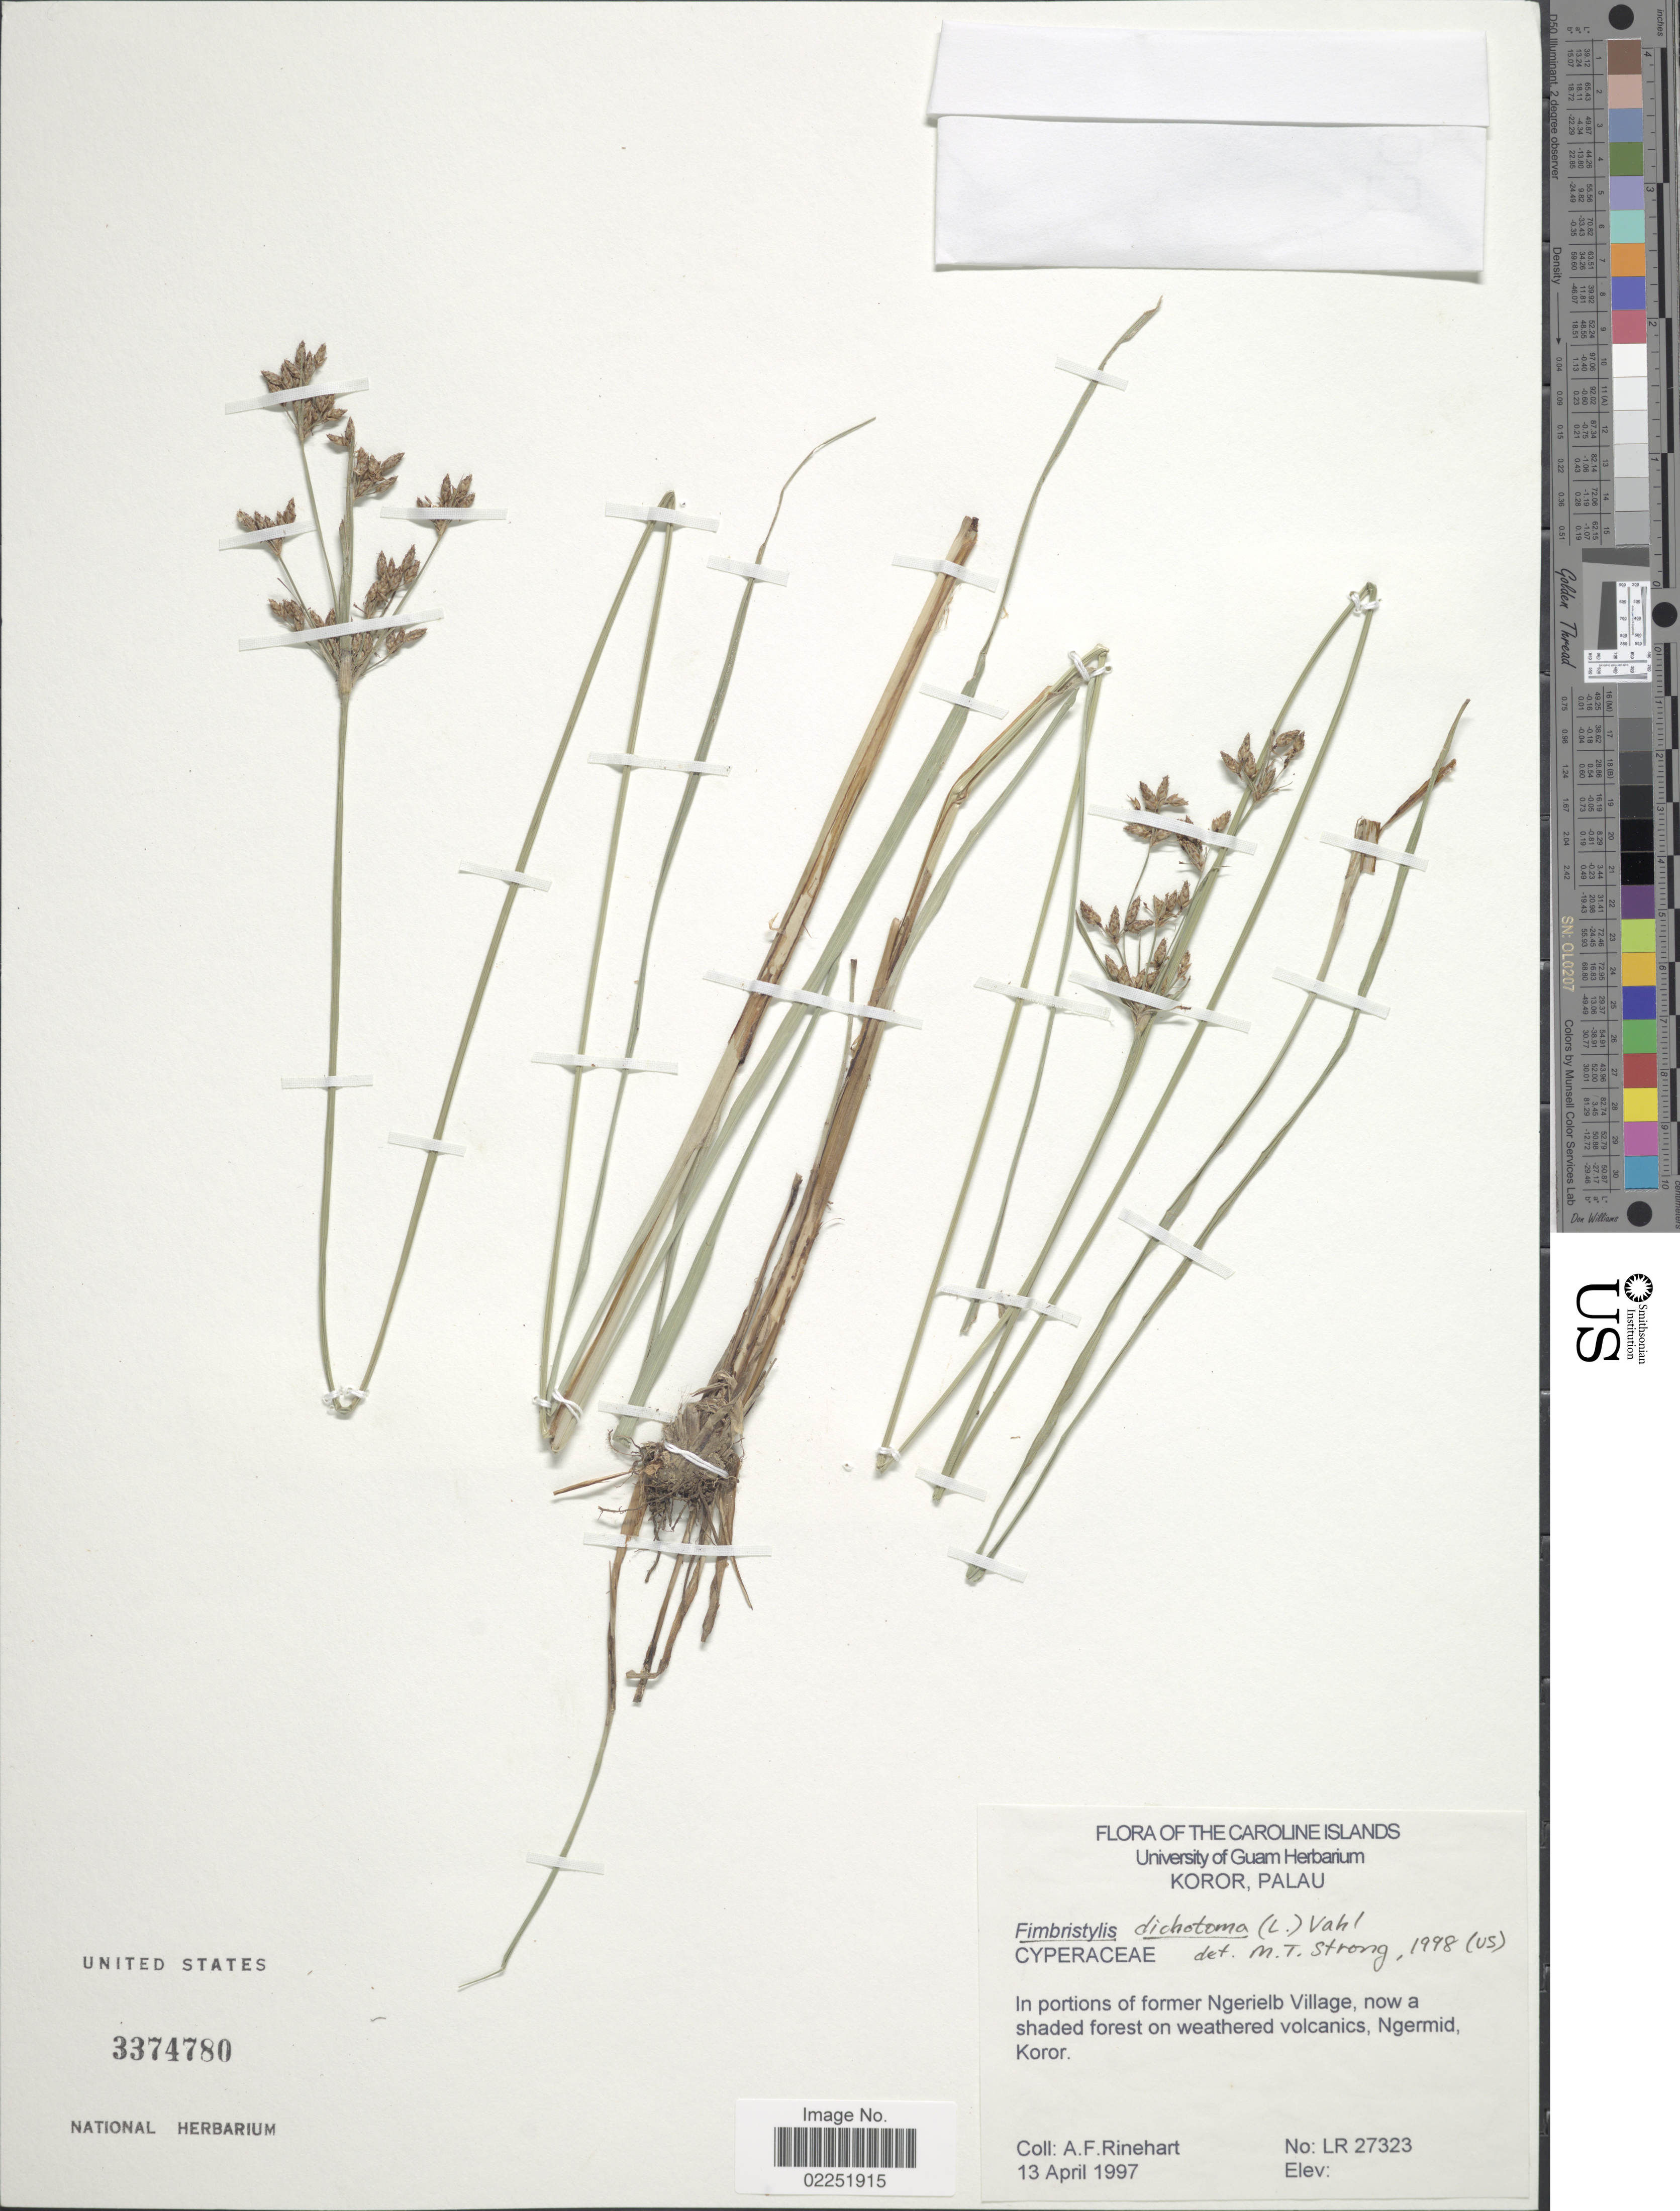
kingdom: Plantae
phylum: Tracheophyta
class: Liliopsida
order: Poales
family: Cyperaceae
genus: Fimbristylis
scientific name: Fimbristylis dichotoma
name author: (L.) Vahl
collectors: A. Rinehart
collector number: LR 27323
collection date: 1997-04-13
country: Palau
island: Oreor [Koror]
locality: The Caroline Islands, Palau. In portions of former Ngerielb Village, now a shaded forest on weathered volcanics, Ngermid, Koror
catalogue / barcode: US 3374780